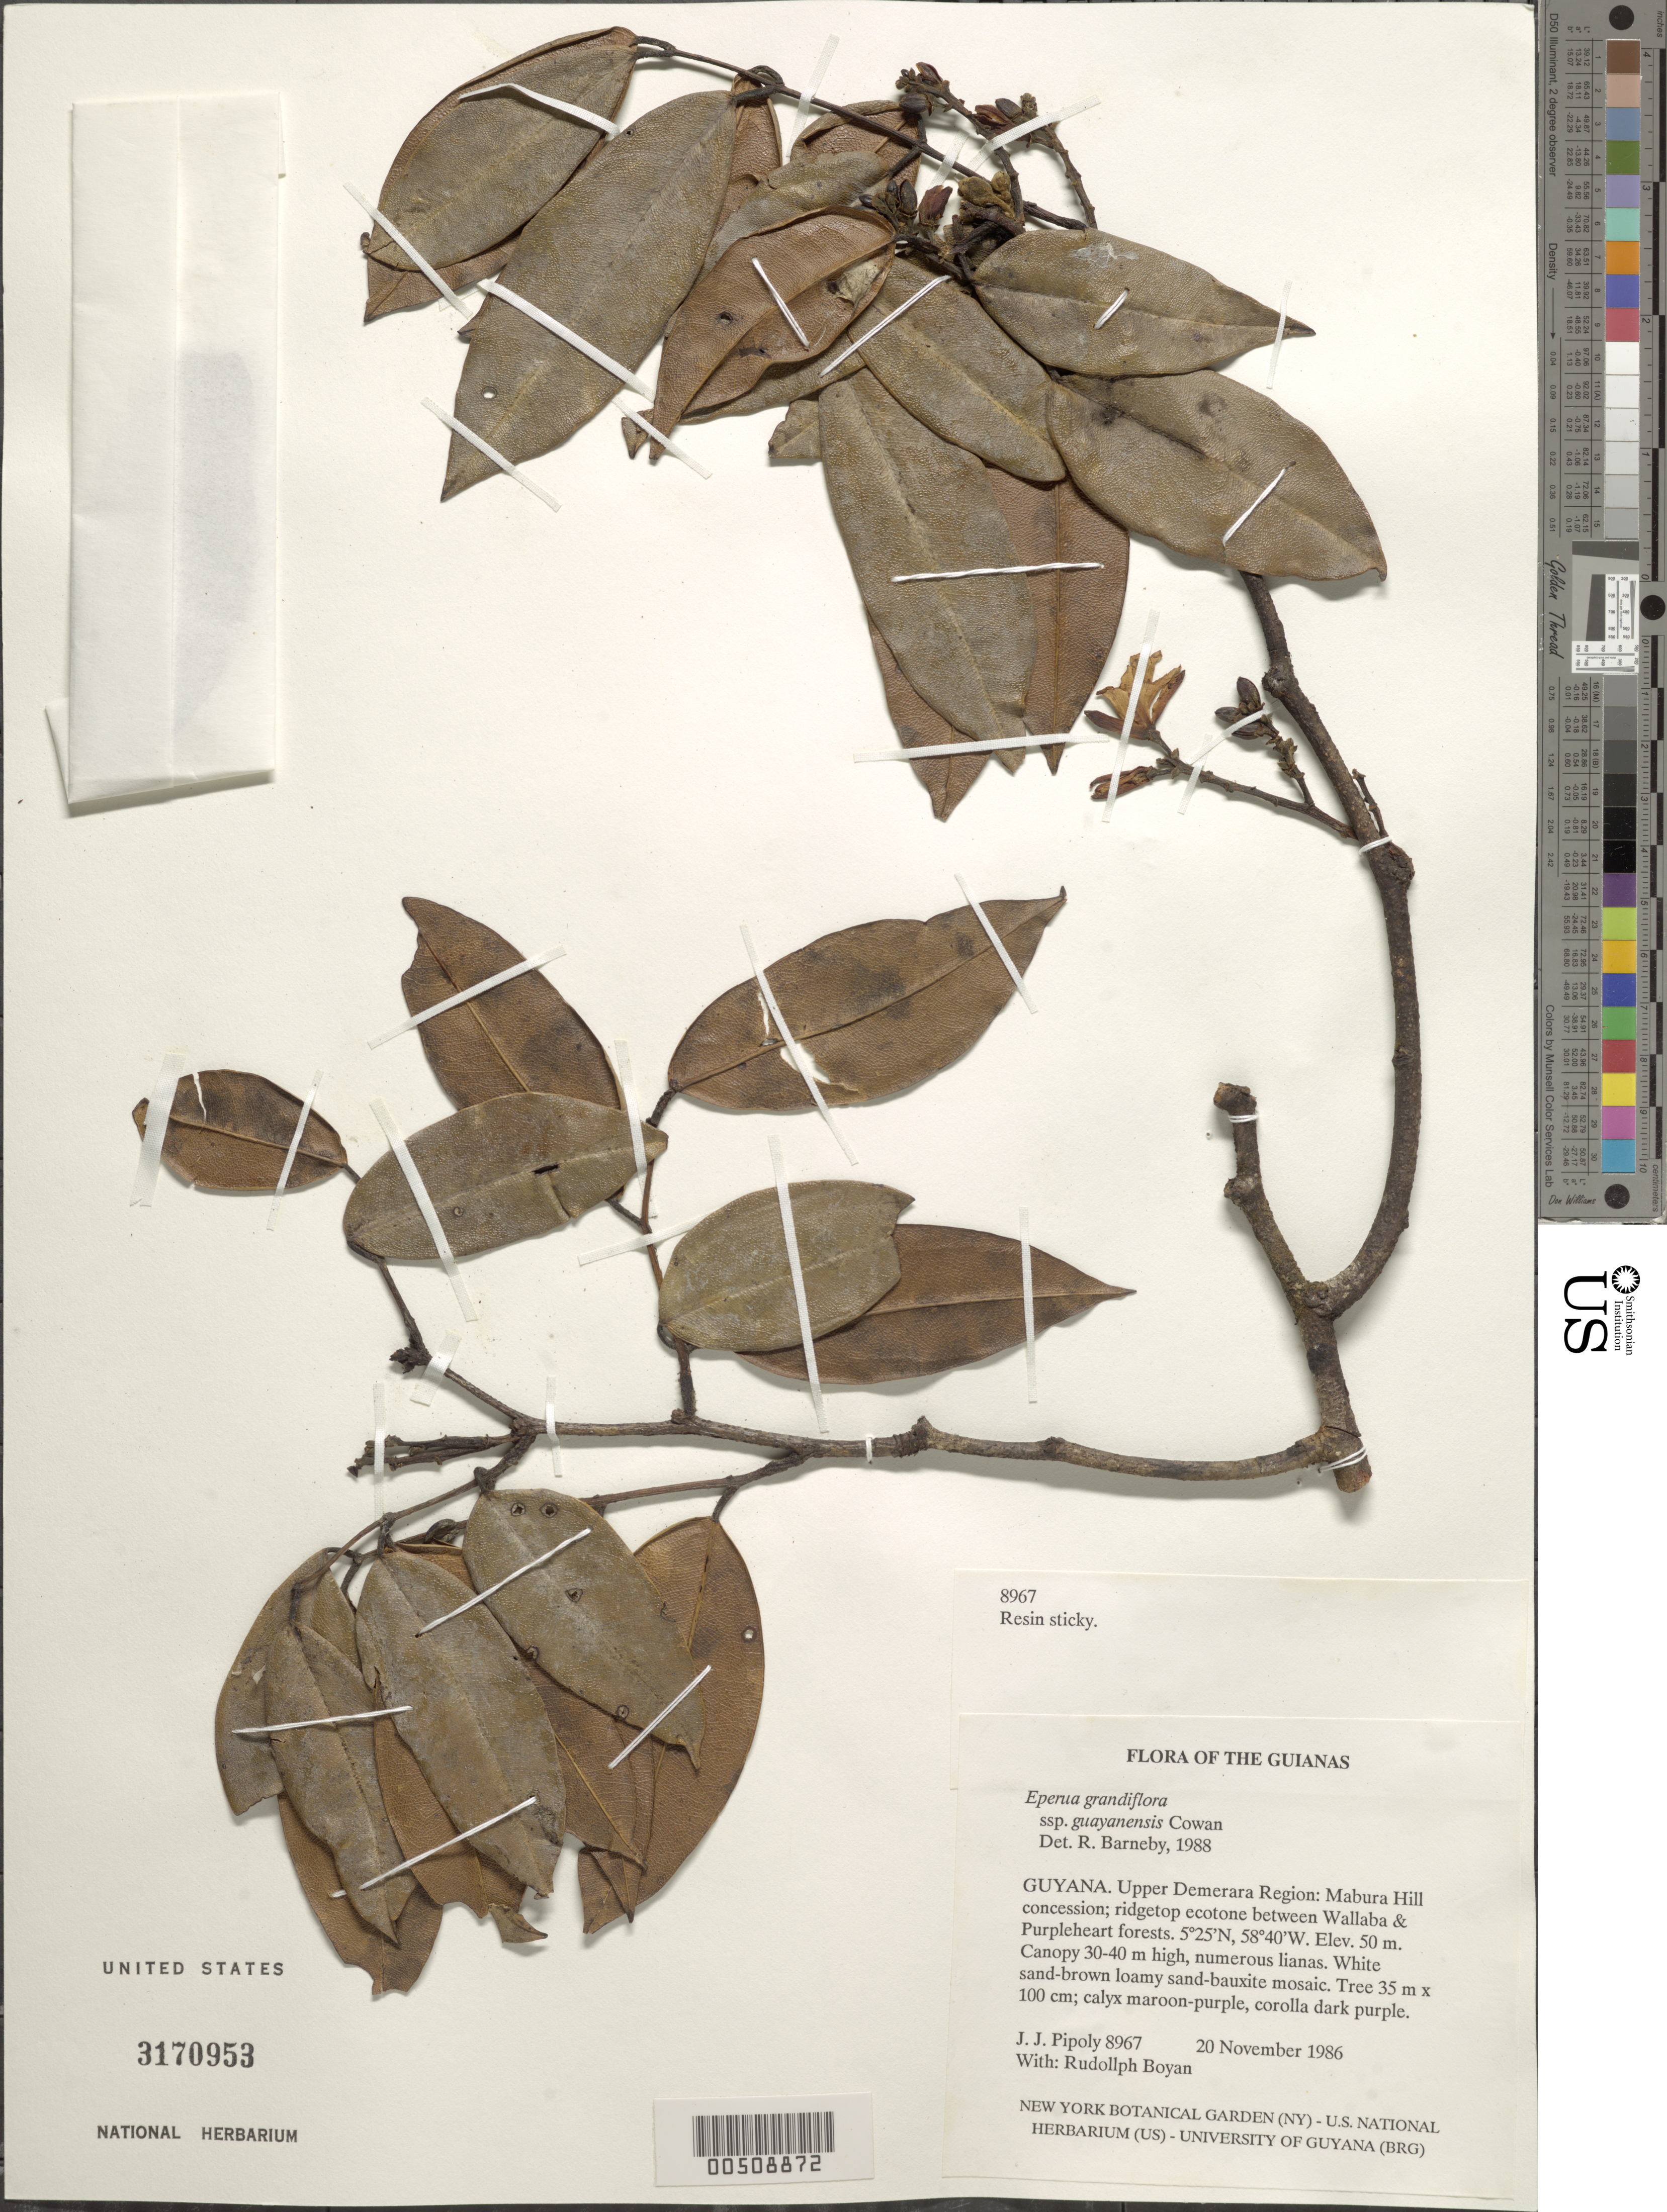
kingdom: Plantae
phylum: Tracheophyta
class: Magnoliopsida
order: Fabales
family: Fabaceae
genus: Eperua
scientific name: Eperua grandiflora subsp. grandiflora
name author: (Aubl.) Benth.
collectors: J. J. Pipoly & R. Boyan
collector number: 8967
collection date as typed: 20 Nov 1986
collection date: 1986-11-20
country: Guyana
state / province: Demerara-Mahaica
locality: Mabura hill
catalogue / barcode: US 3170953